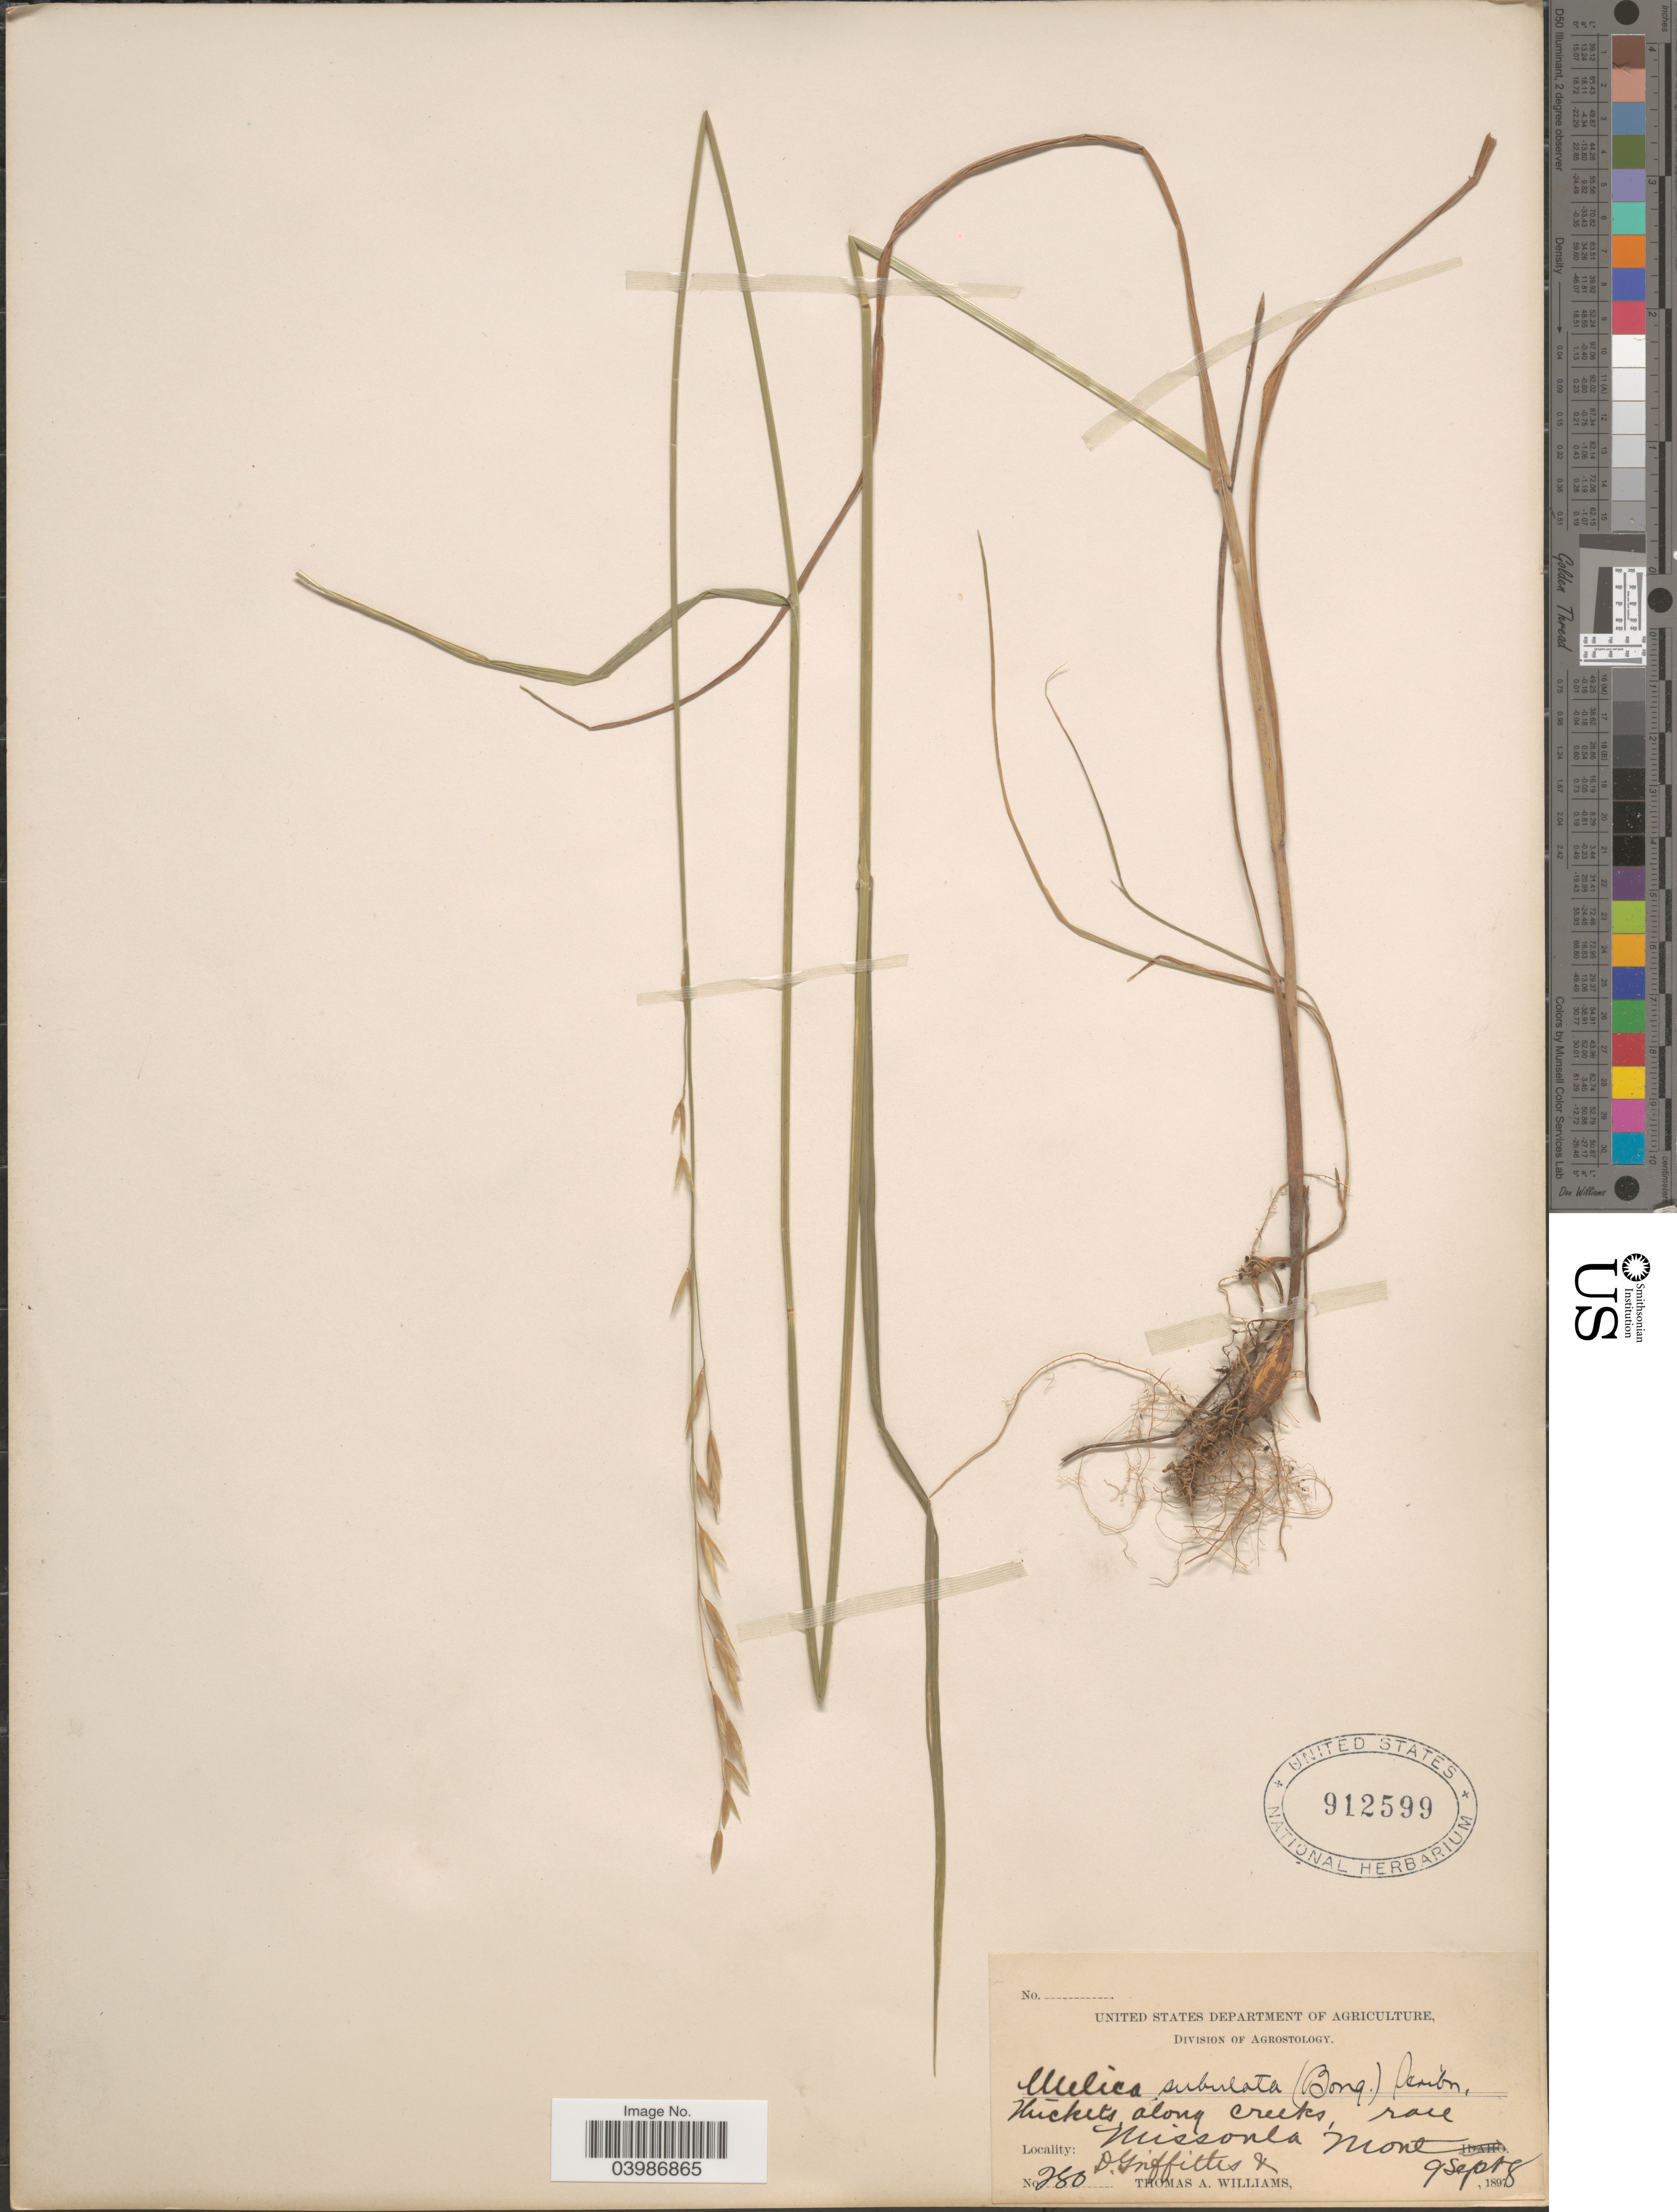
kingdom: Plantae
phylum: Tracheophyta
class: Liliopsida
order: Poales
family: Poaceae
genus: Melica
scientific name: Melica subulata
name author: (Griseb.) Scribn.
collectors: D. Griffiths & T. A. Williams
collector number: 280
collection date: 1898-09-09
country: United States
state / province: Montana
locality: Missoula.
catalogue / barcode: US 912599